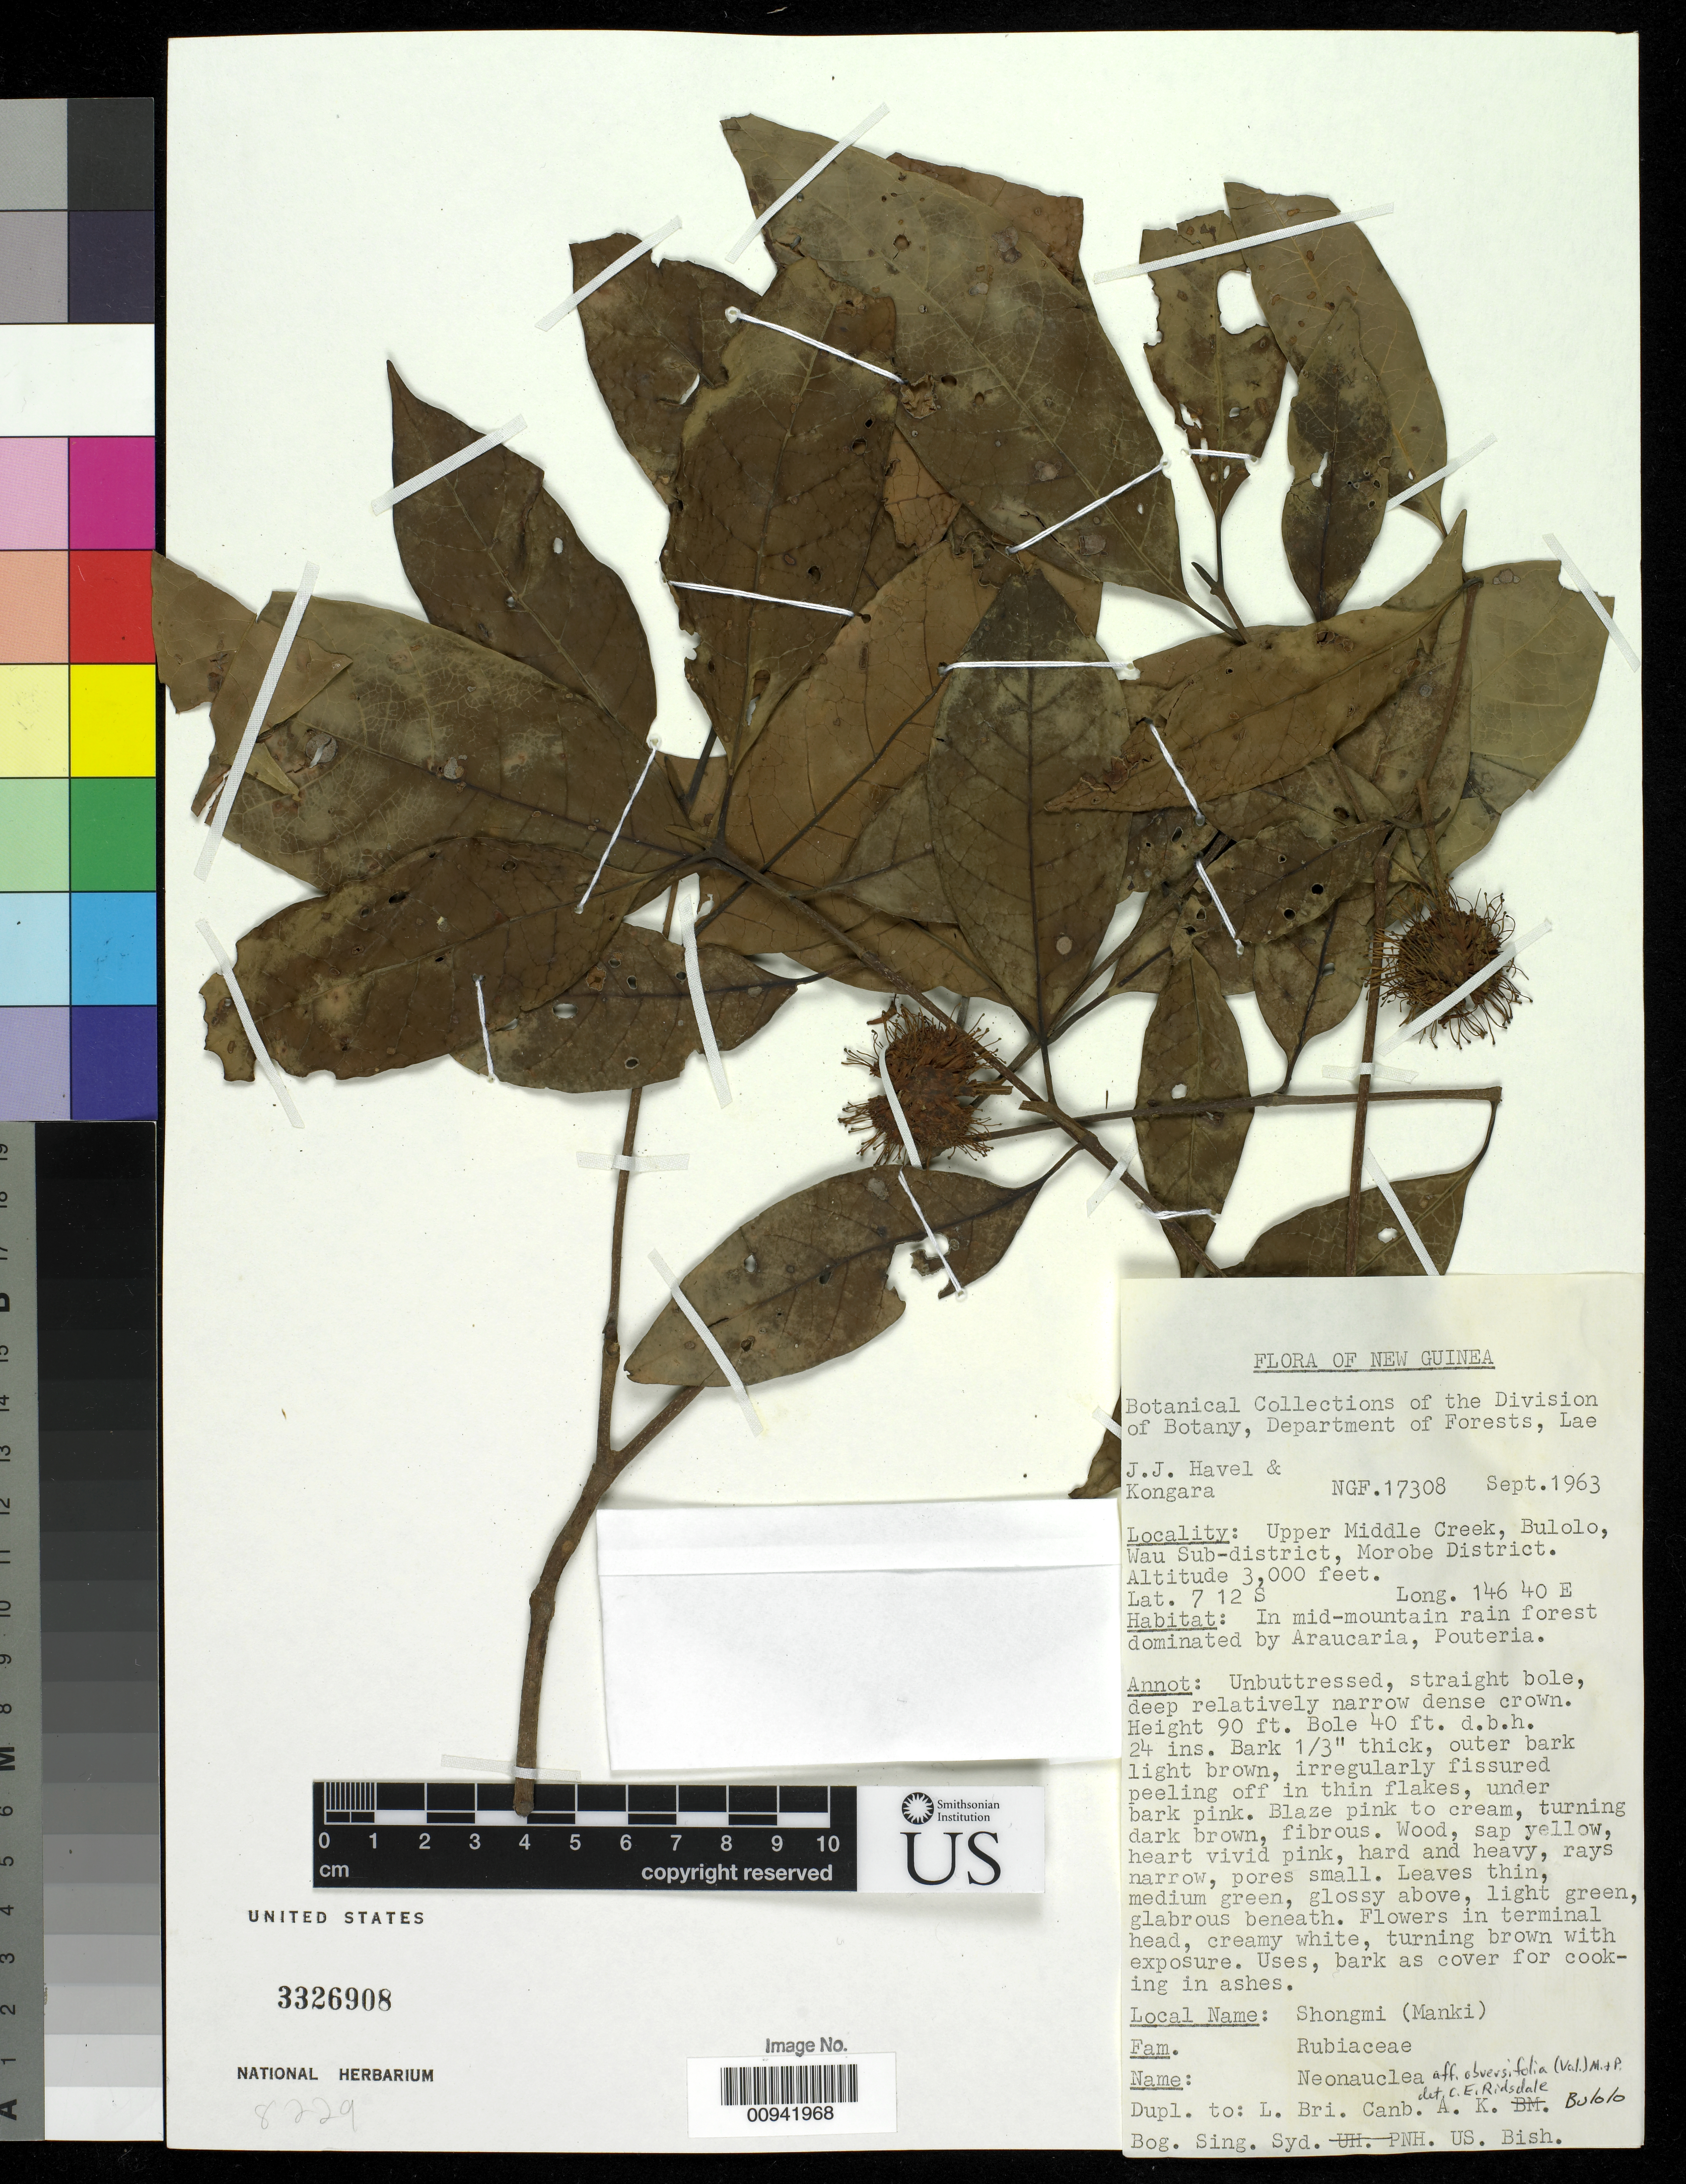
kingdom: Plantae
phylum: Tracheophyta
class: Magnoliopsida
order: Gentianales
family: Rubiaceae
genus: Neonauclea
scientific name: Neonauclea obversifolia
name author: (Valeton) Merr. & L.M. Perry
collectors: J. Havel & -. Kongara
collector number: NGF 17308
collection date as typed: Sep 1963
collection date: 1963-09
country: Papua New Guinea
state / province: Morobe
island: New Guinea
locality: Upper Middle Creek, Bulol, Wau Sub-district, Morobe District.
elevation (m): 914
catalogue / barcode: US 3326908